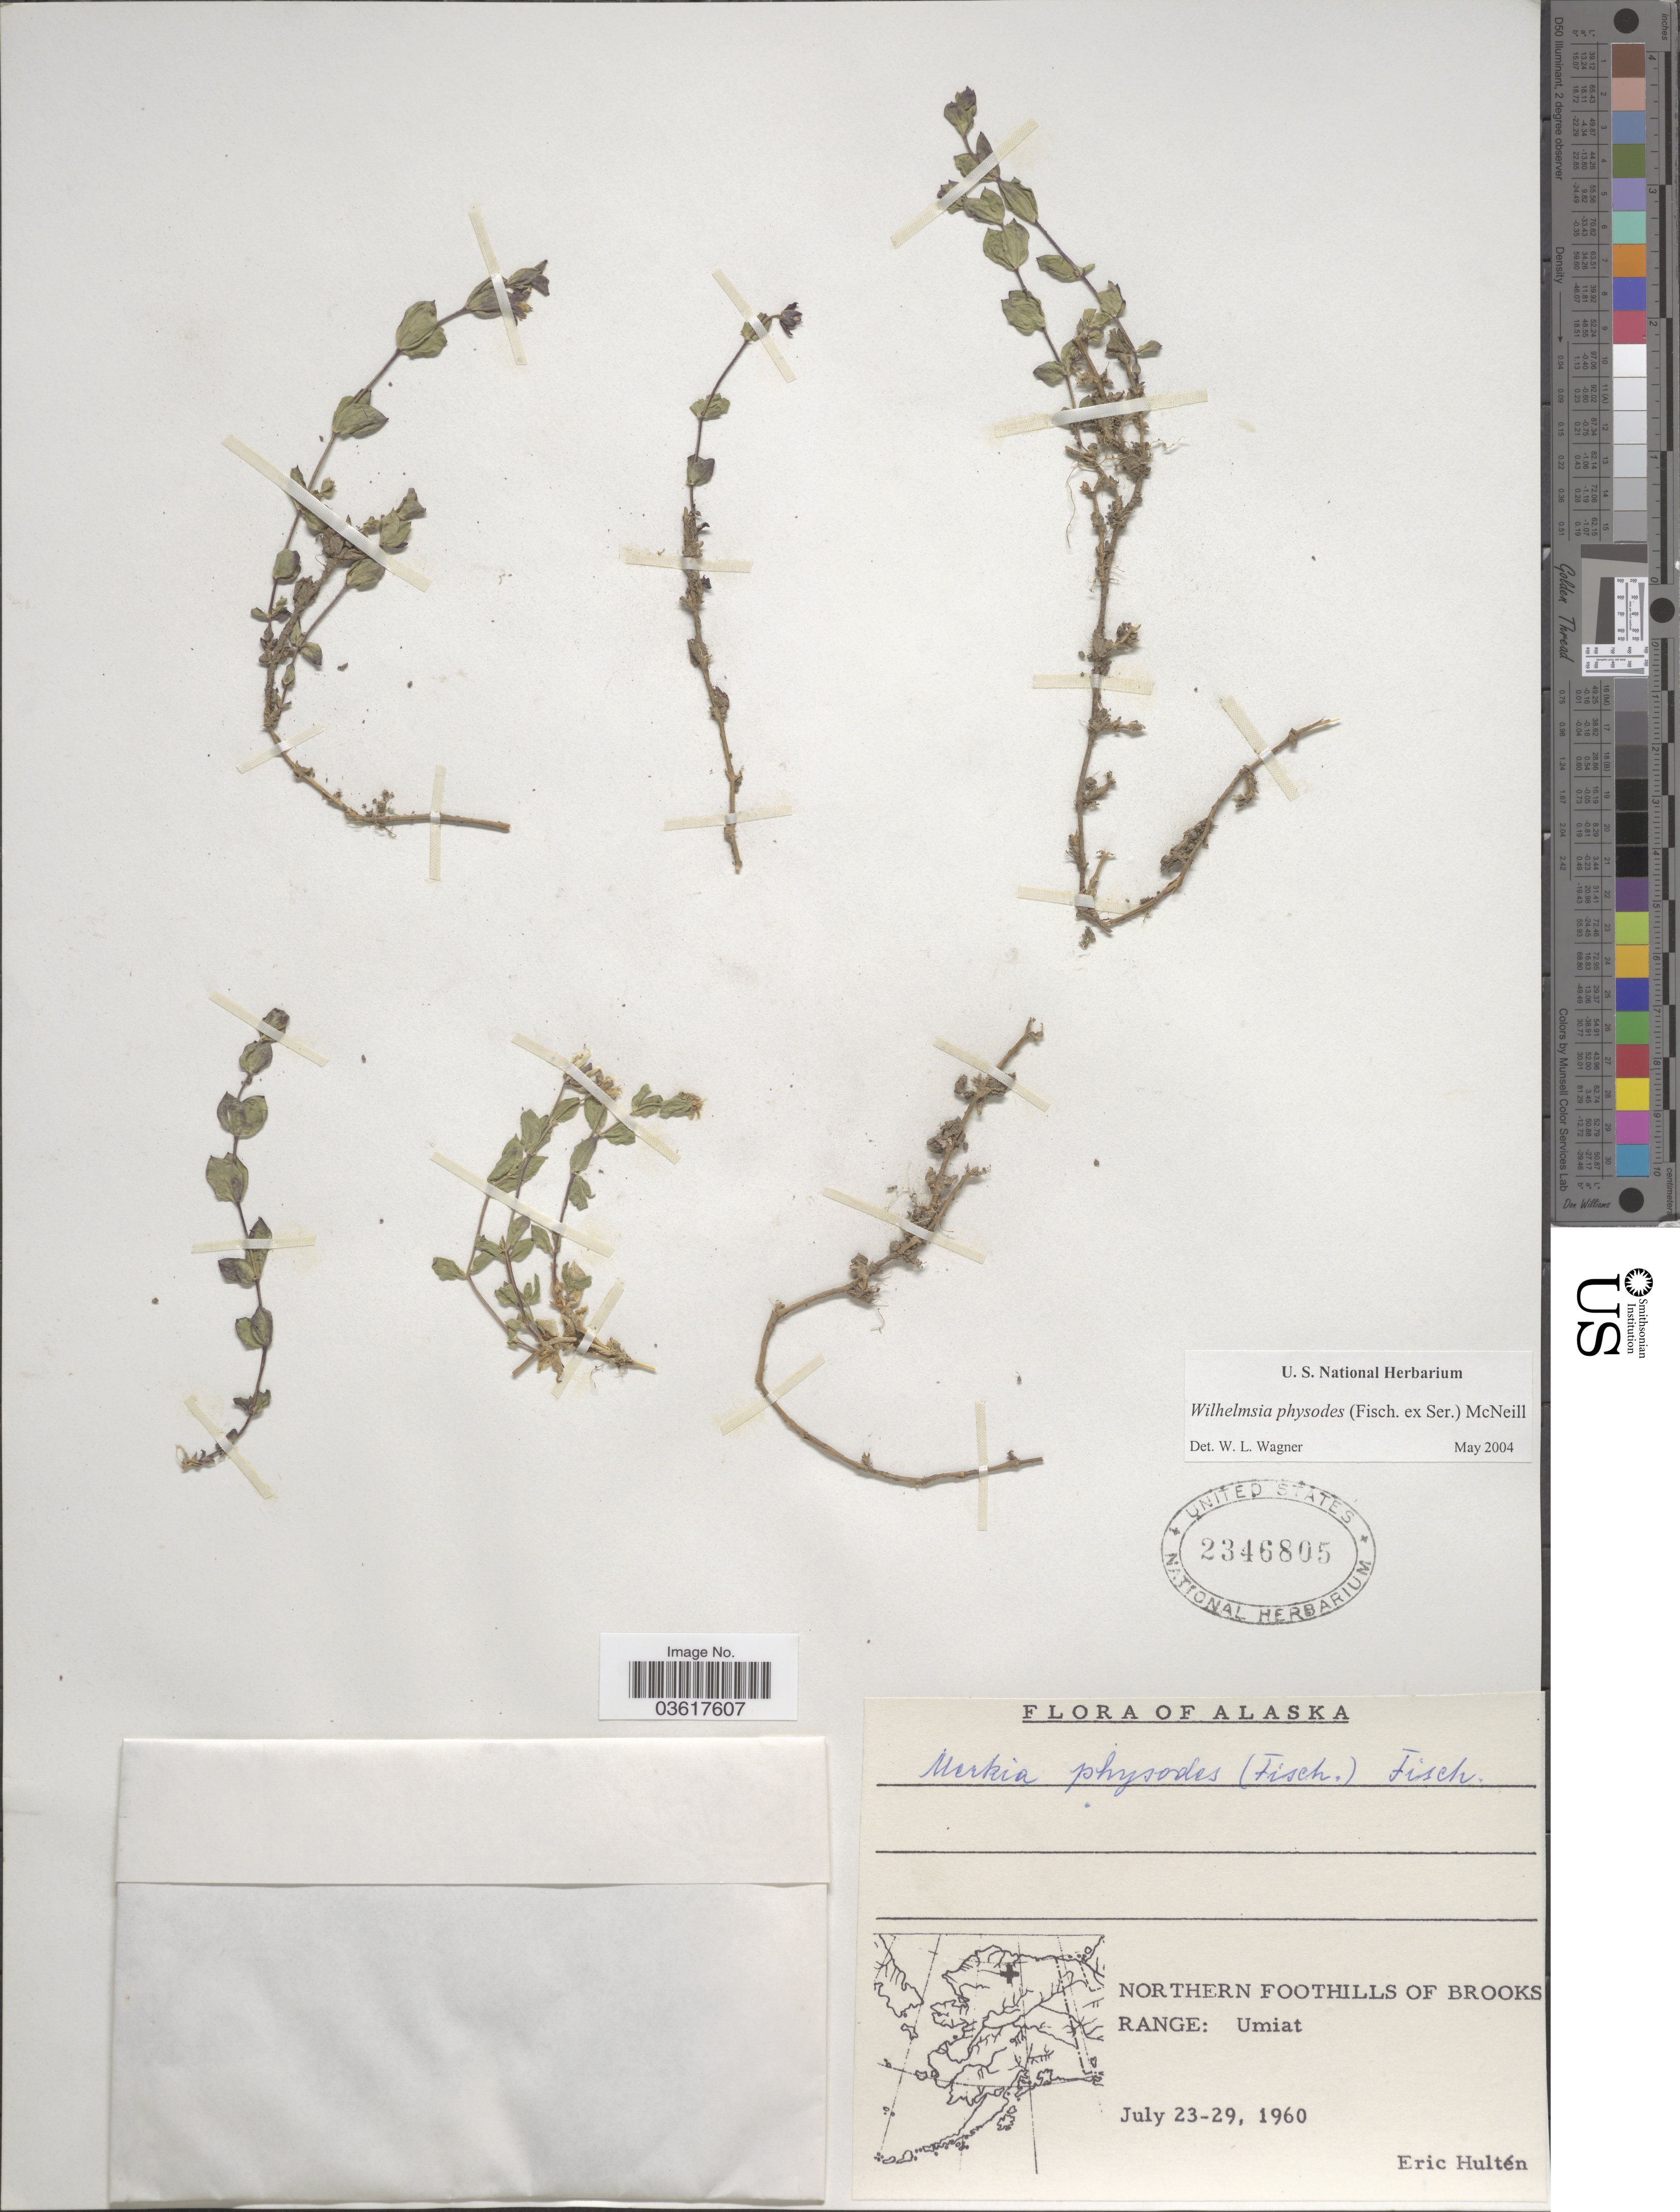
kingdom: Plantae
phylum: Tracheophyta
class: Magnoliopsida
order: Caryophyllales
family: Caryophyllaceae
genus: Wilhelmsia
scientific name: Wilhelmsia sp.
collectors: E. G. Hultén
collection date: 1960-07-23/1960-07-29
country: United States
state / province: Alaska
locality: Northern Foothills of Brooks Range: Umiat.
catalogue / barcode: US 2346805